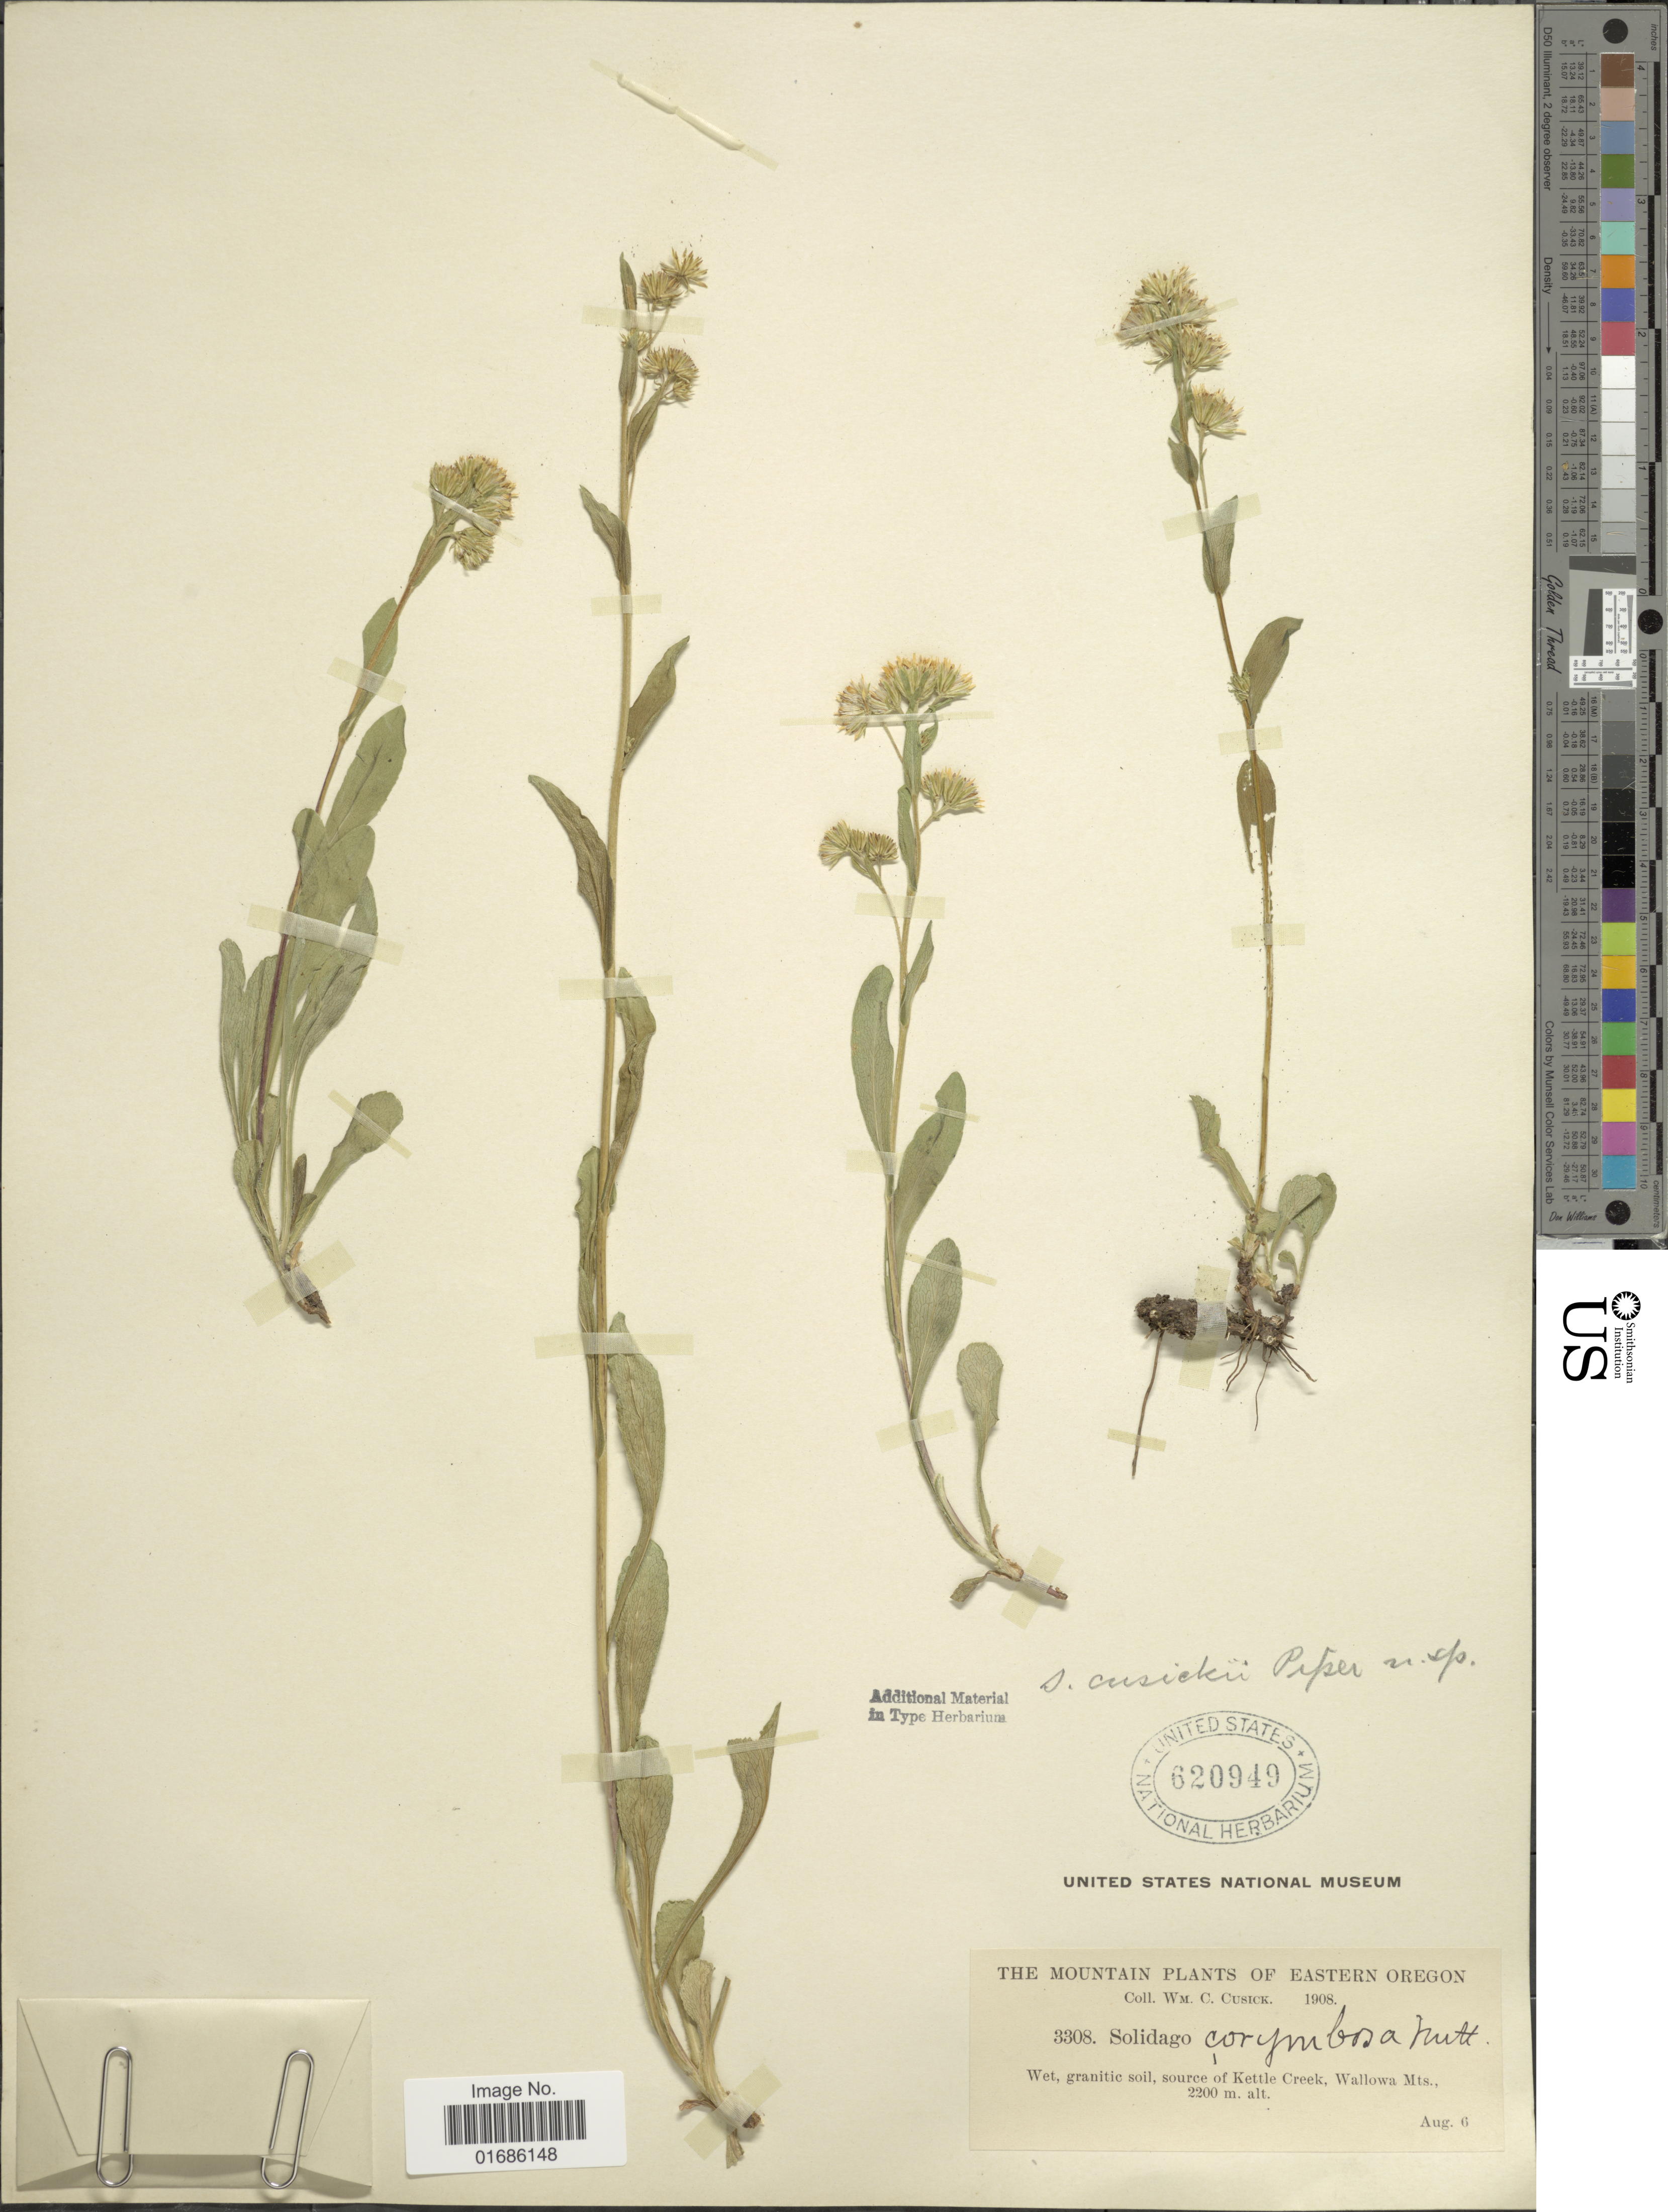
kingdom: Plantae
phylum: Tracheophyta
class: Magnoliopsida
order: Asterales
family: Asteraceae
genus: Solidago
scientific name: Solidago ciliosa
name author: Greene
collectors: W. C. Cusick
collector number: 3308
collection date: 1908-08-06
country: United States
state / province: Oregon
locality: Eastern Oregon, source of Kettle Creek, Wallowa Mts.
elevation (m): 2200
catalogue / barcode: US 620949